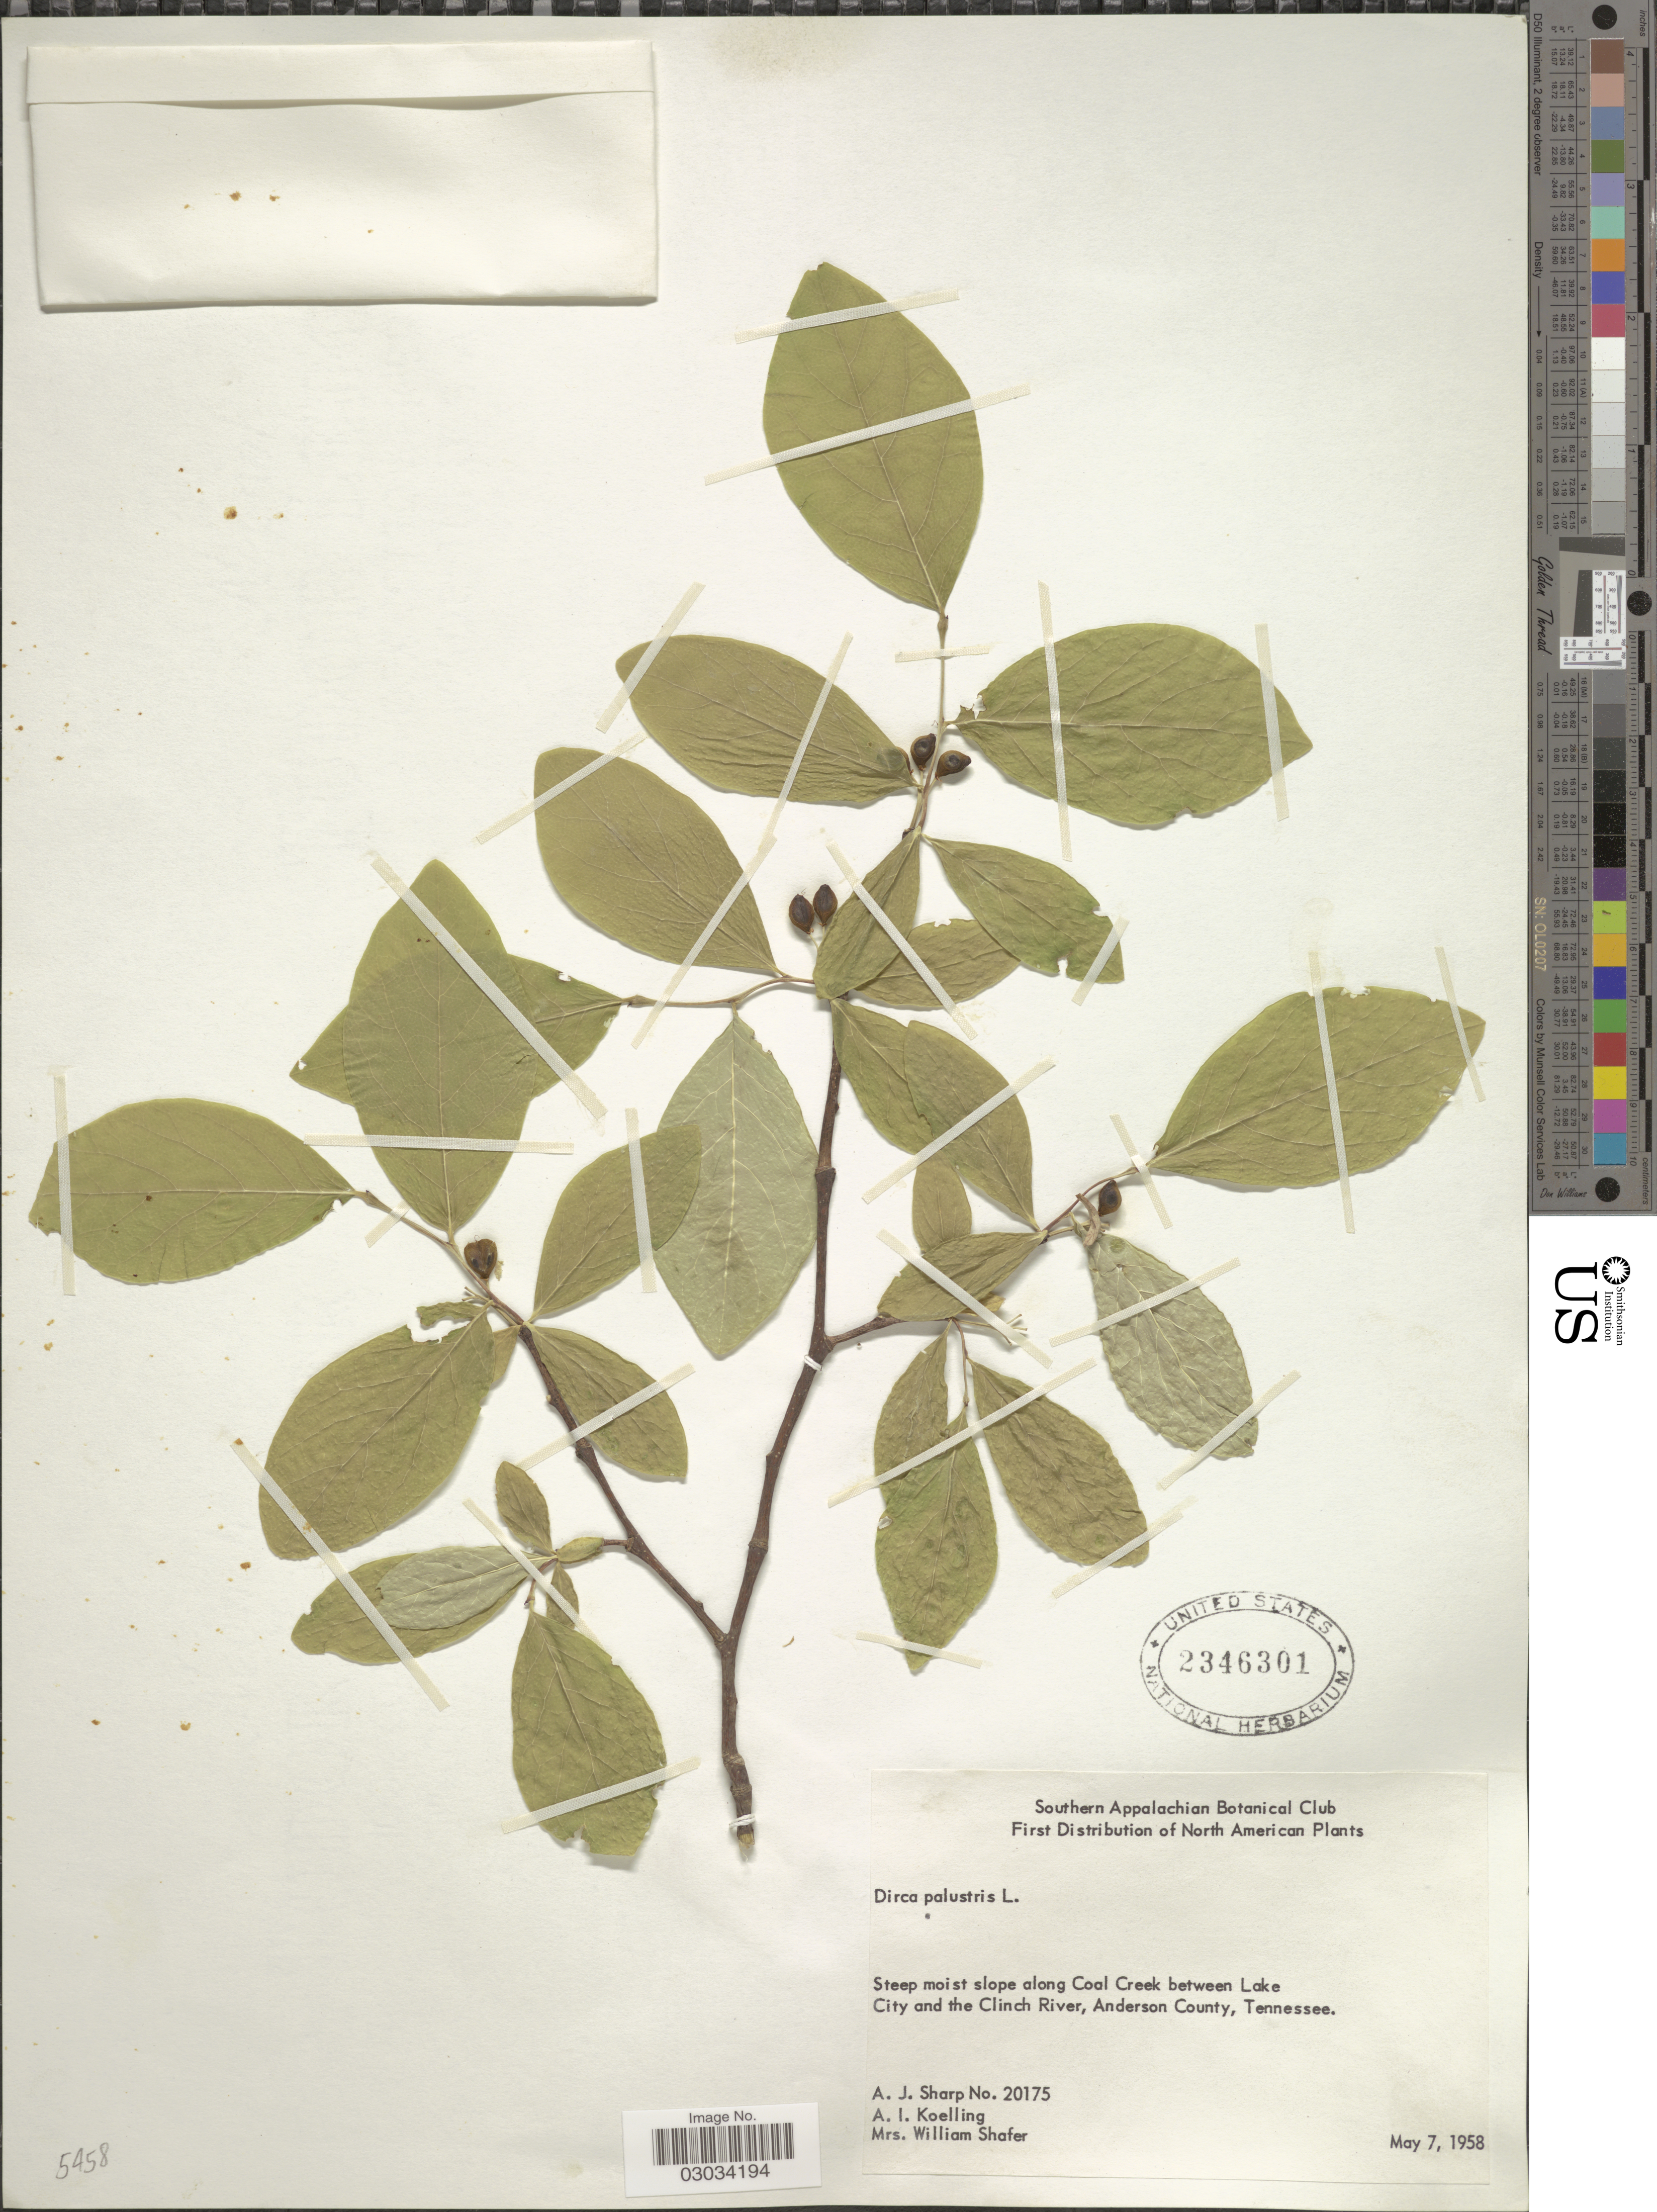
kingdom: Plantae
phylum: Tracheophyta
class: Magnoliopsida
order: Malvales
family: Thymelaeaceae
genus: Dirca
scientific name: Dirca palustris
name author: L.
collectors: A. J. Sharp, A. Koelling & M. Shafer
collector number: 20175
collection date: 1958-05-07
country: United States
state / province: Tennessee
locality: Steep moist slope along Coal Creek between Lake City and the Clinch River, Anderson County.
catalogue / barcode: US 2346301